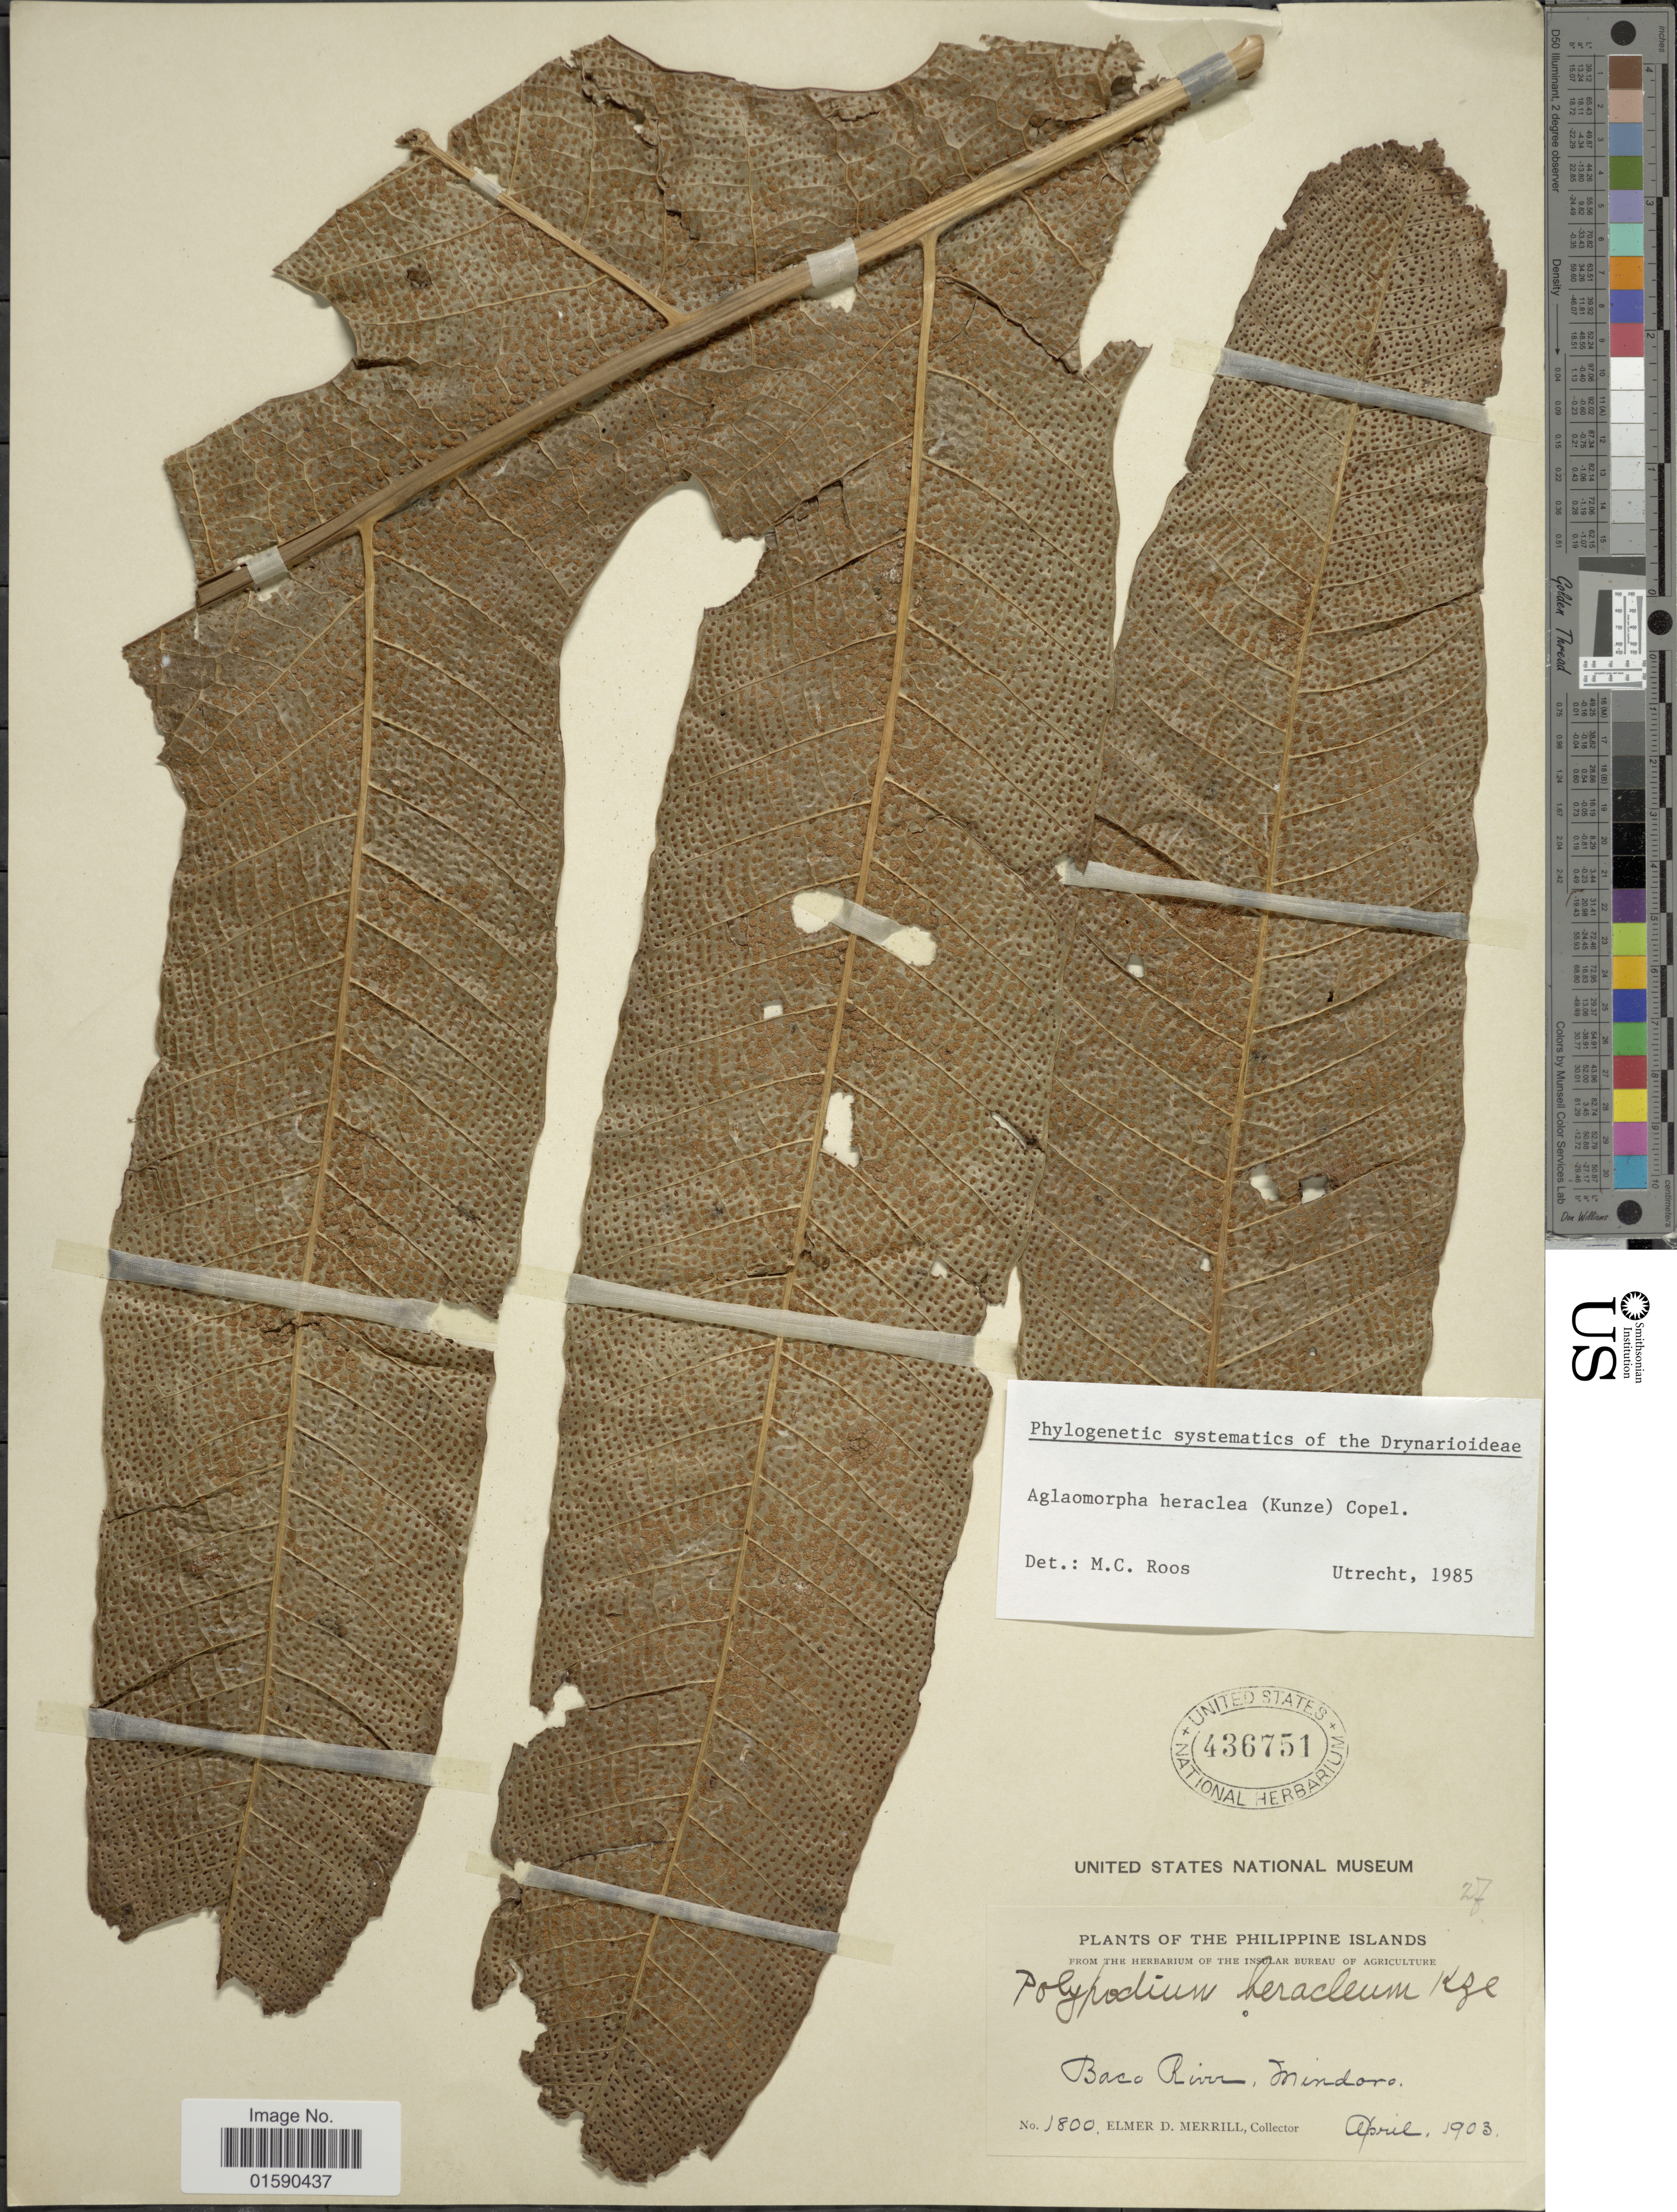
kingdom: Plantae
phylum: Tracheophyta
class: Polypodiopsida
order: Polypodiales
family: Polypodiaceae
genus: Aglaomorpha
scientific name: Aglaomorpha heraclea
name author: (Kunze) Copel.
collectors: E. D. Merrill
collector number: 1800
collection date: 1903-04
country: Philippines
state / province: Mimaropa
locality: Baso River, Mindoro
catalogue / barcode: US 436751